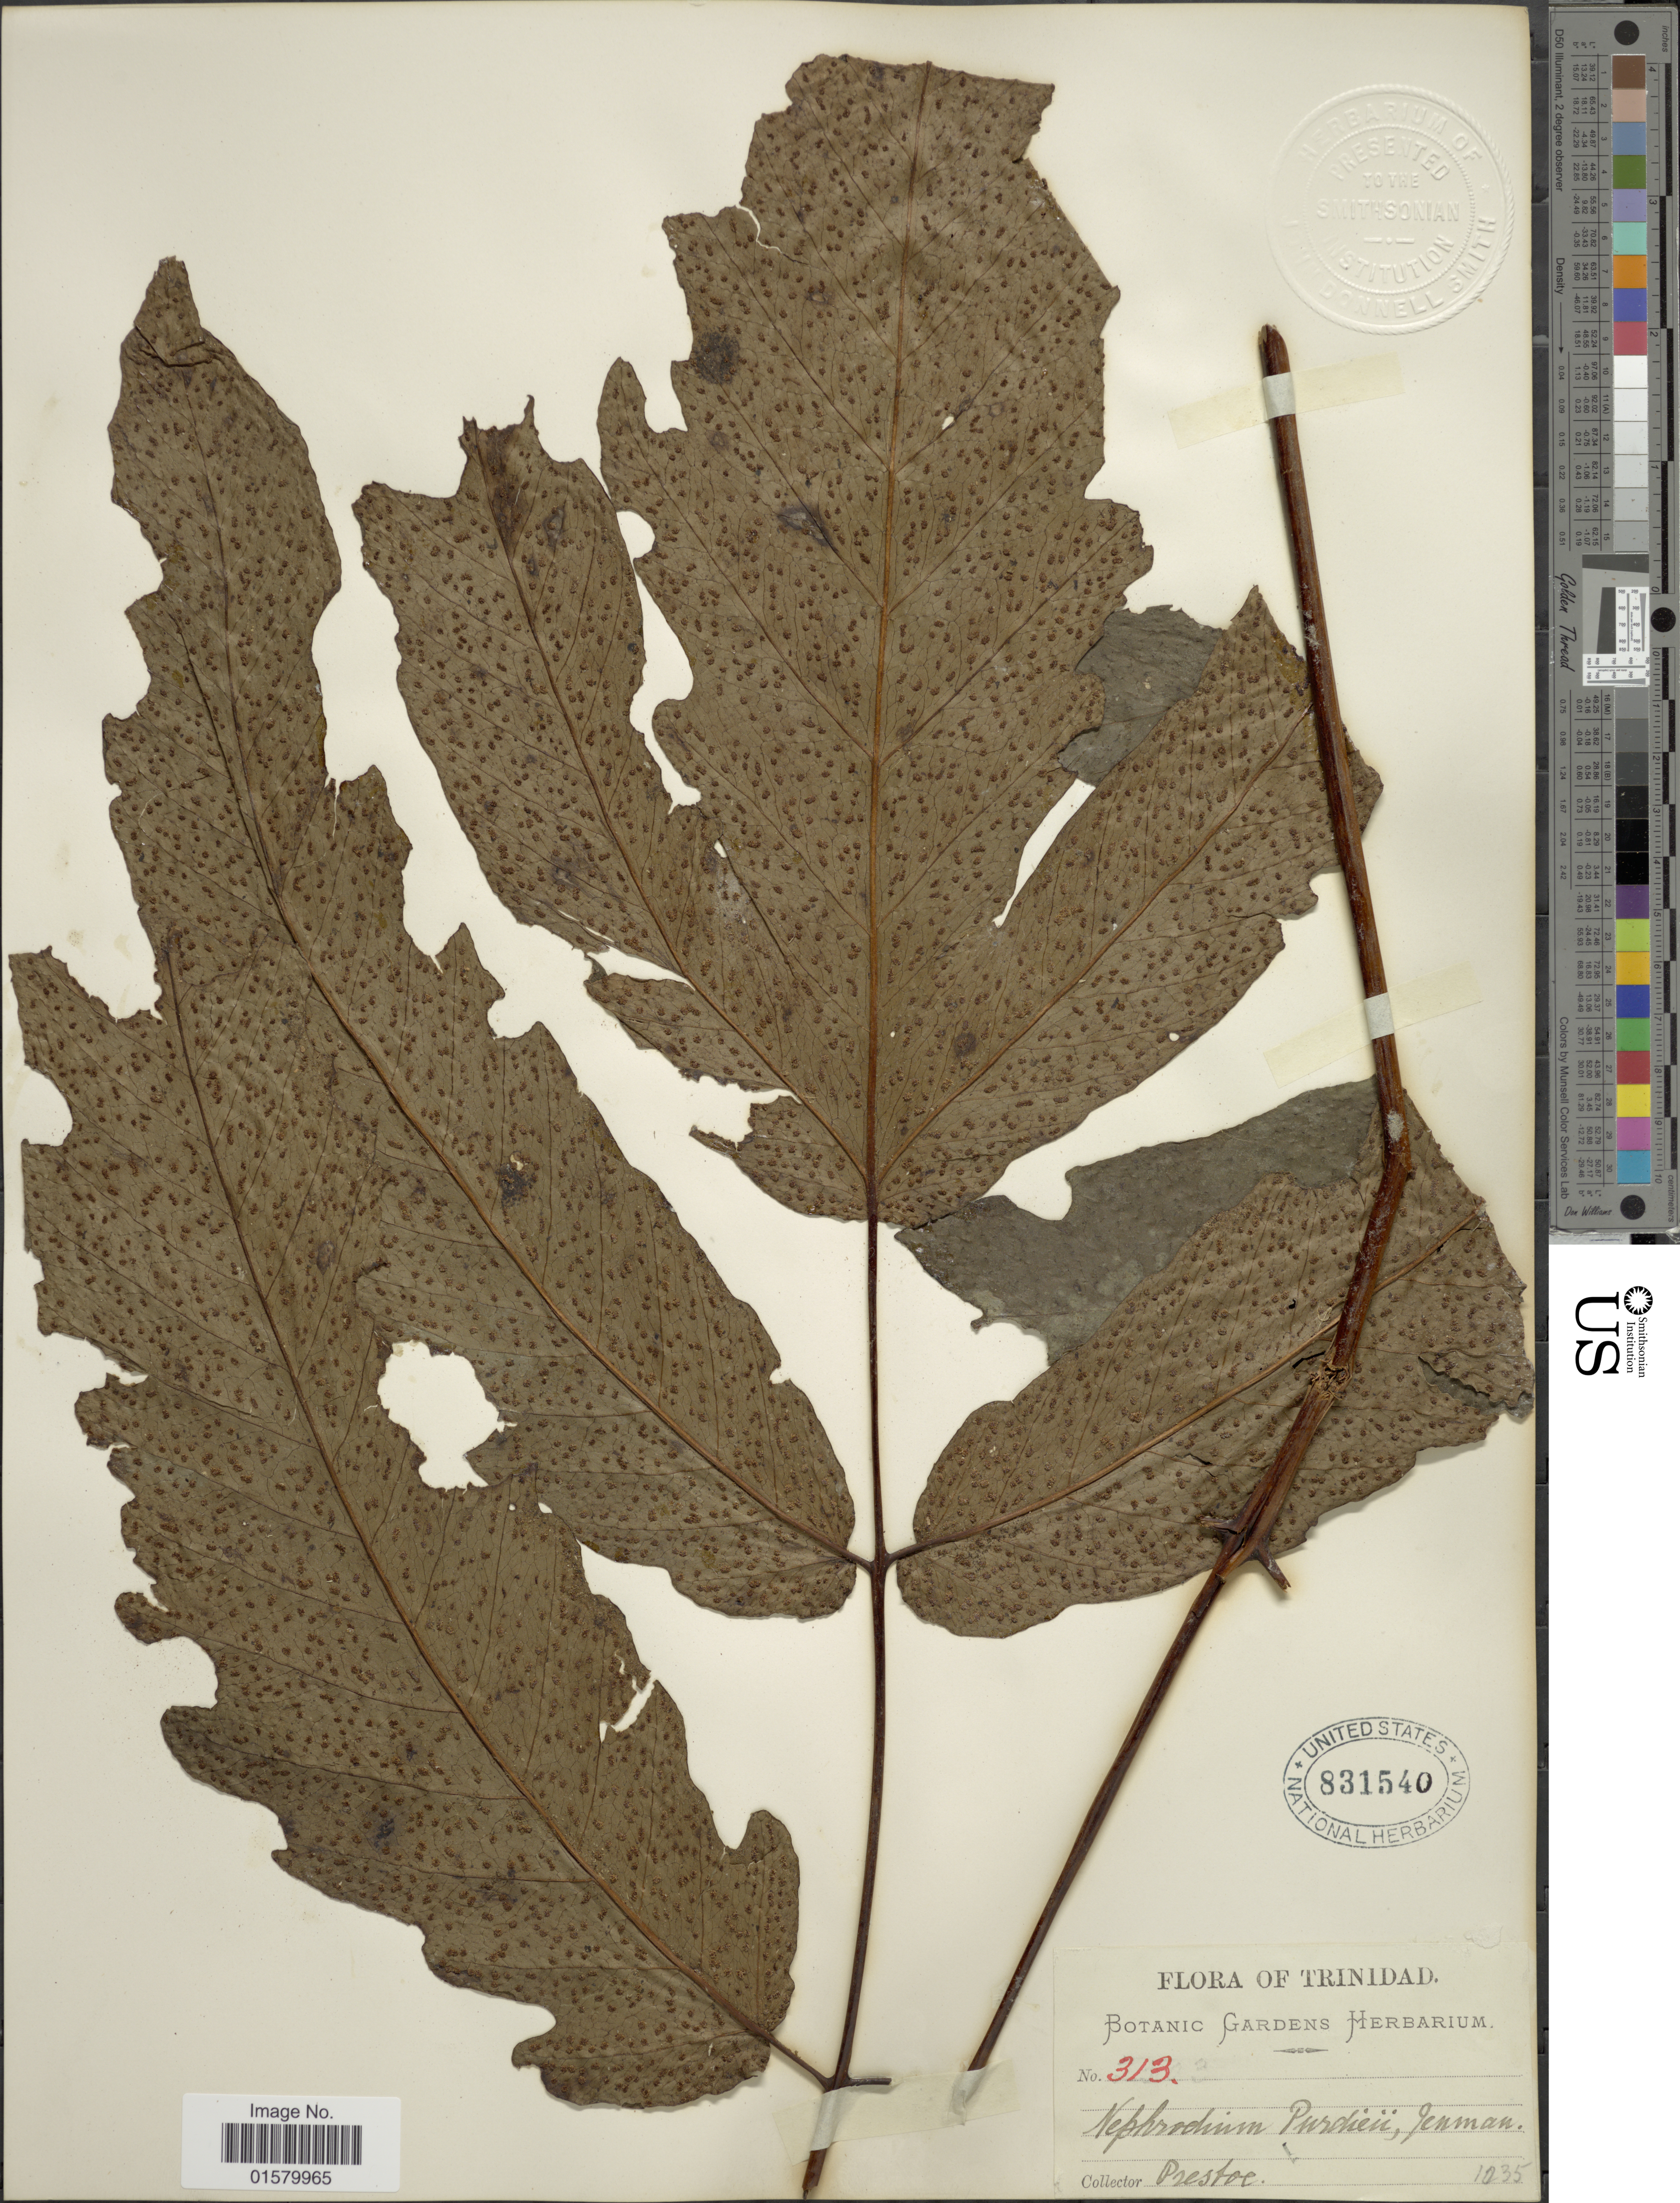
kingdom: Plantae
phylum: Tracheophyta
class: Polypodiopsida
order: Polypodiales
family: Tectariaceae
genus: Tectaria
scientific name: Tectaria trifoliata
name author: (L.) Cav.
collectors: Preston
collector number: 313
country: Trinidad and Tobago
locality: Trinidad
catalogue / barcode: US 831540